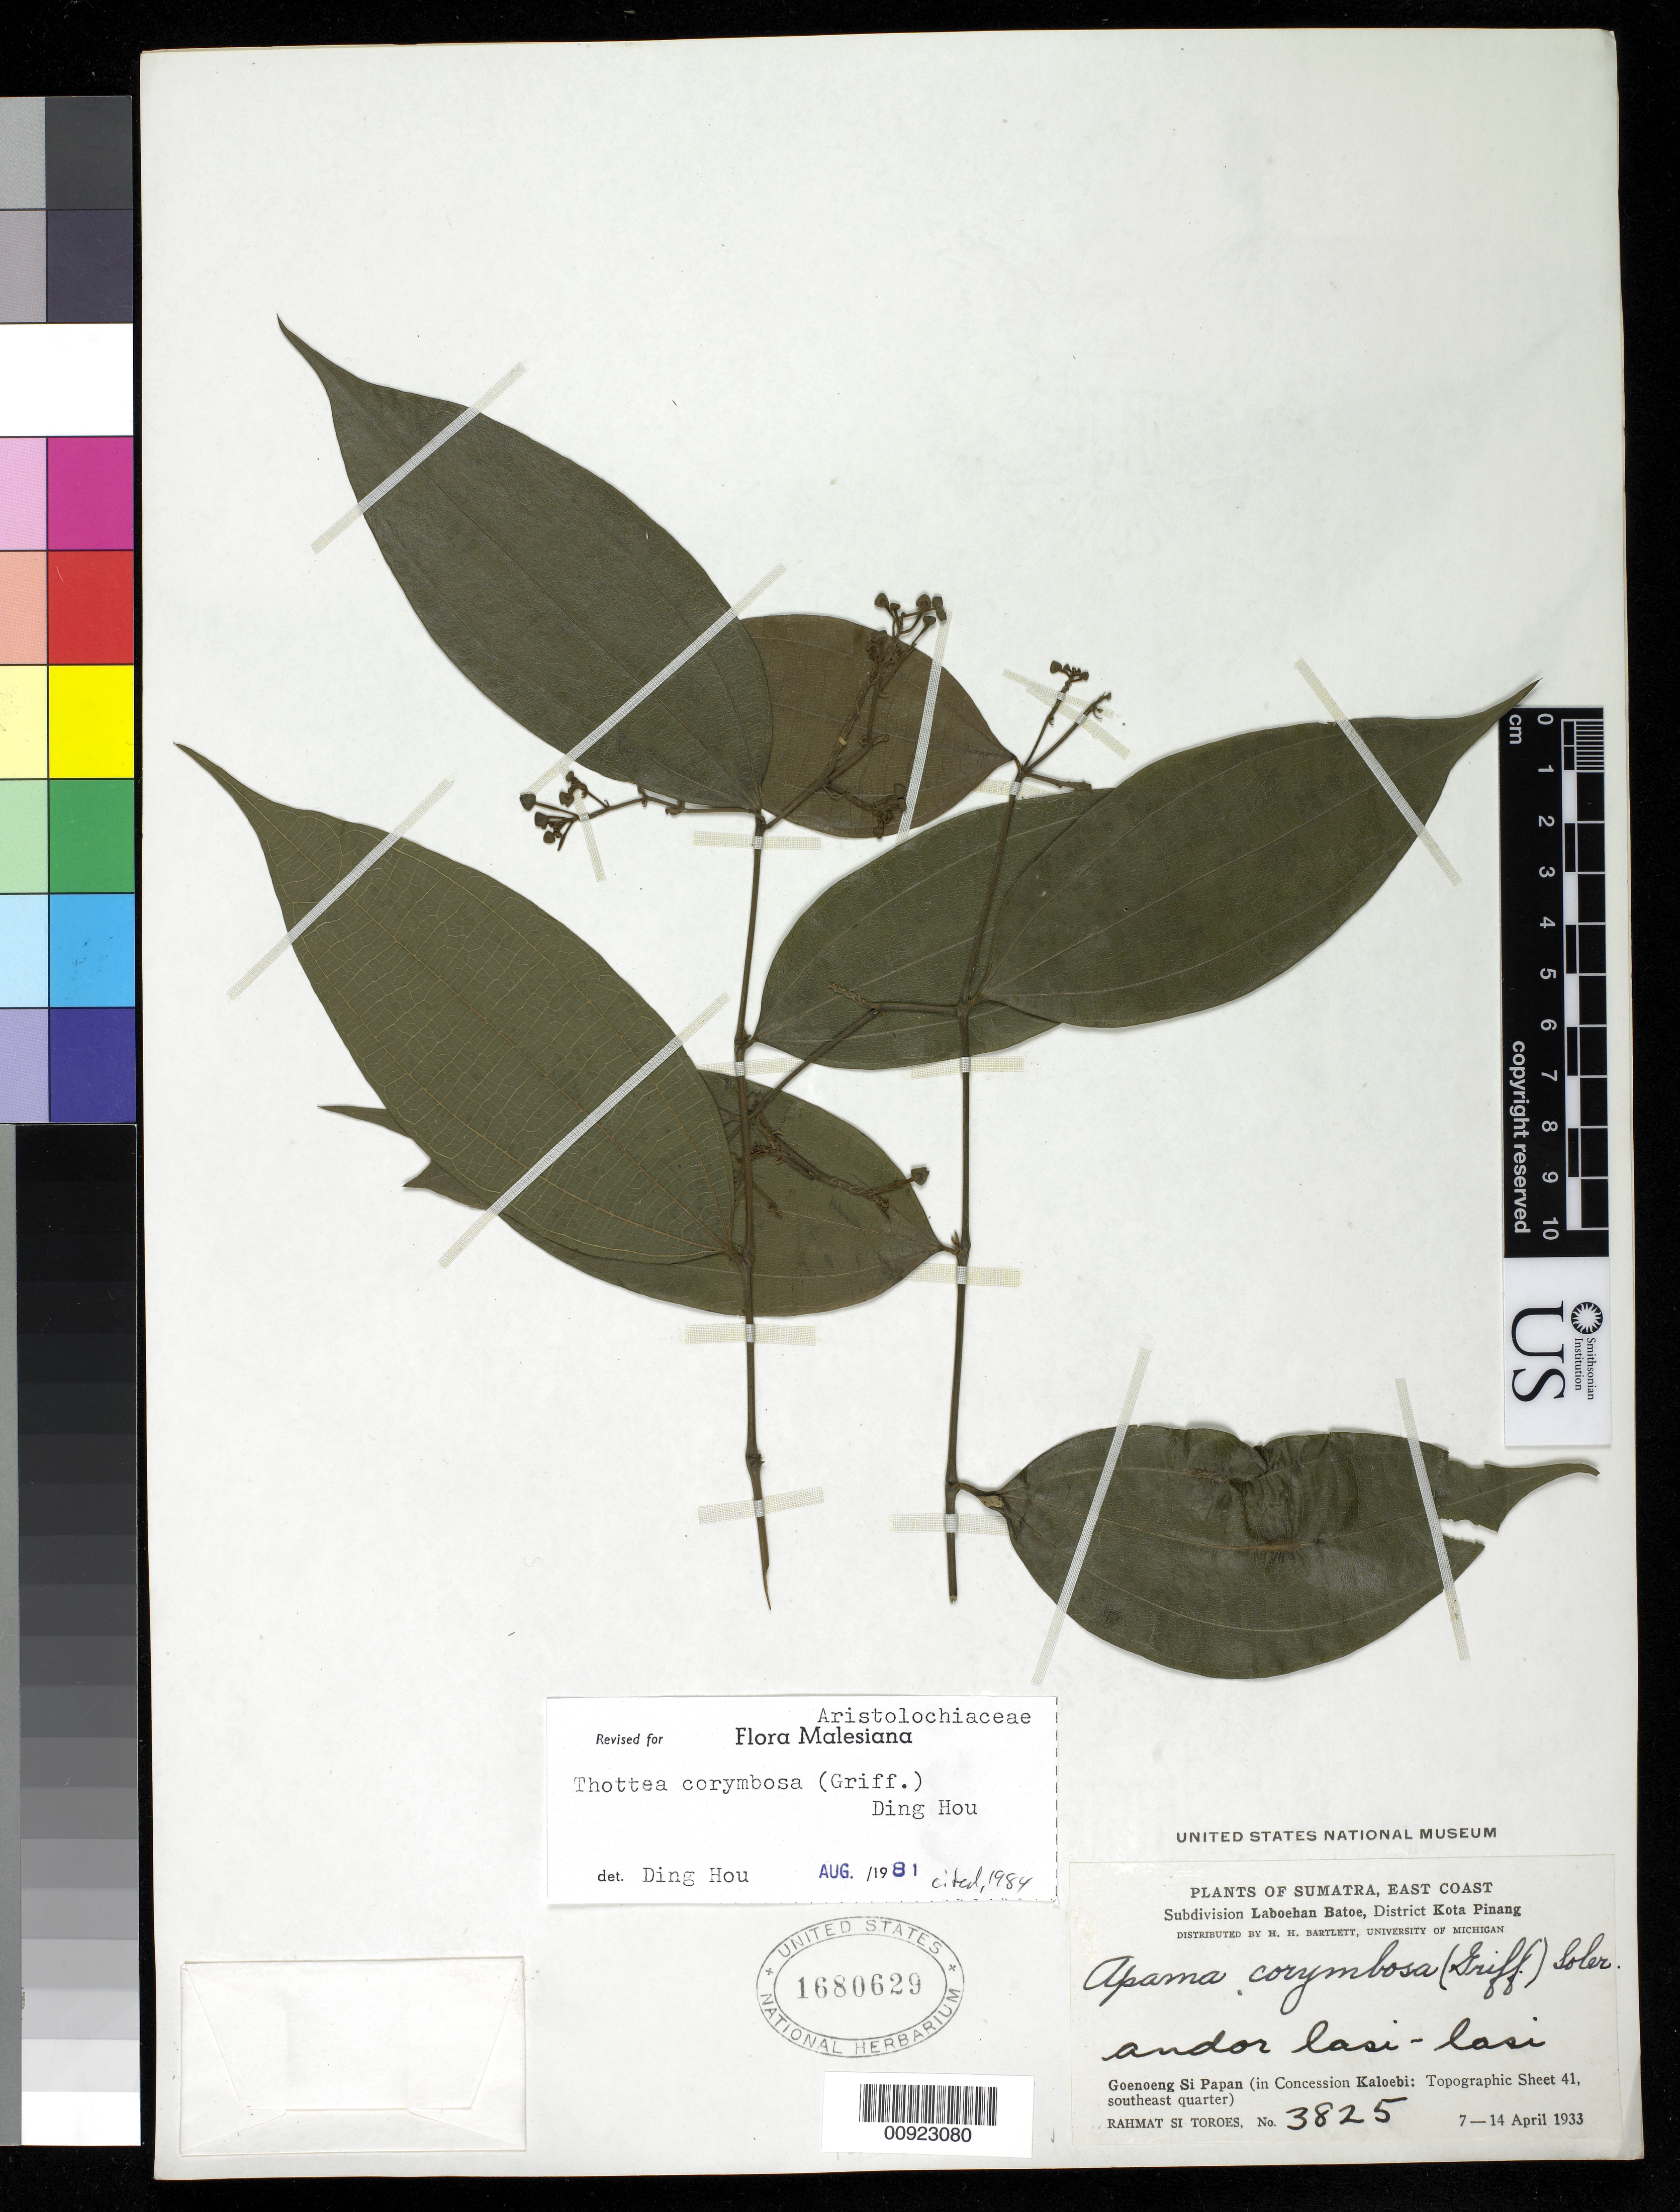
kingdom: Plantae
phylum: Tracheophyta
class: Magnoliopsida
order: Piperales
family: Aristolochiaceae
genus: Thottea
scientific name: Thottea corymbosa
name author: (Griff.) Ding Hou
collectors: Rahmat Si Boeea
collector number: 3825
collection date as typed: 07 Apr 1933 to 14 Apr 1933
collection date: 1933-04-07/1933-04-14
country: Indonesia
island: Sumatra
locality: East coast; District Kota Pinang, Subdivision Laboehan Batoe; Goeneng Si Papan (in Concession Kaloebi)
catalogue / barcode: US 1680629